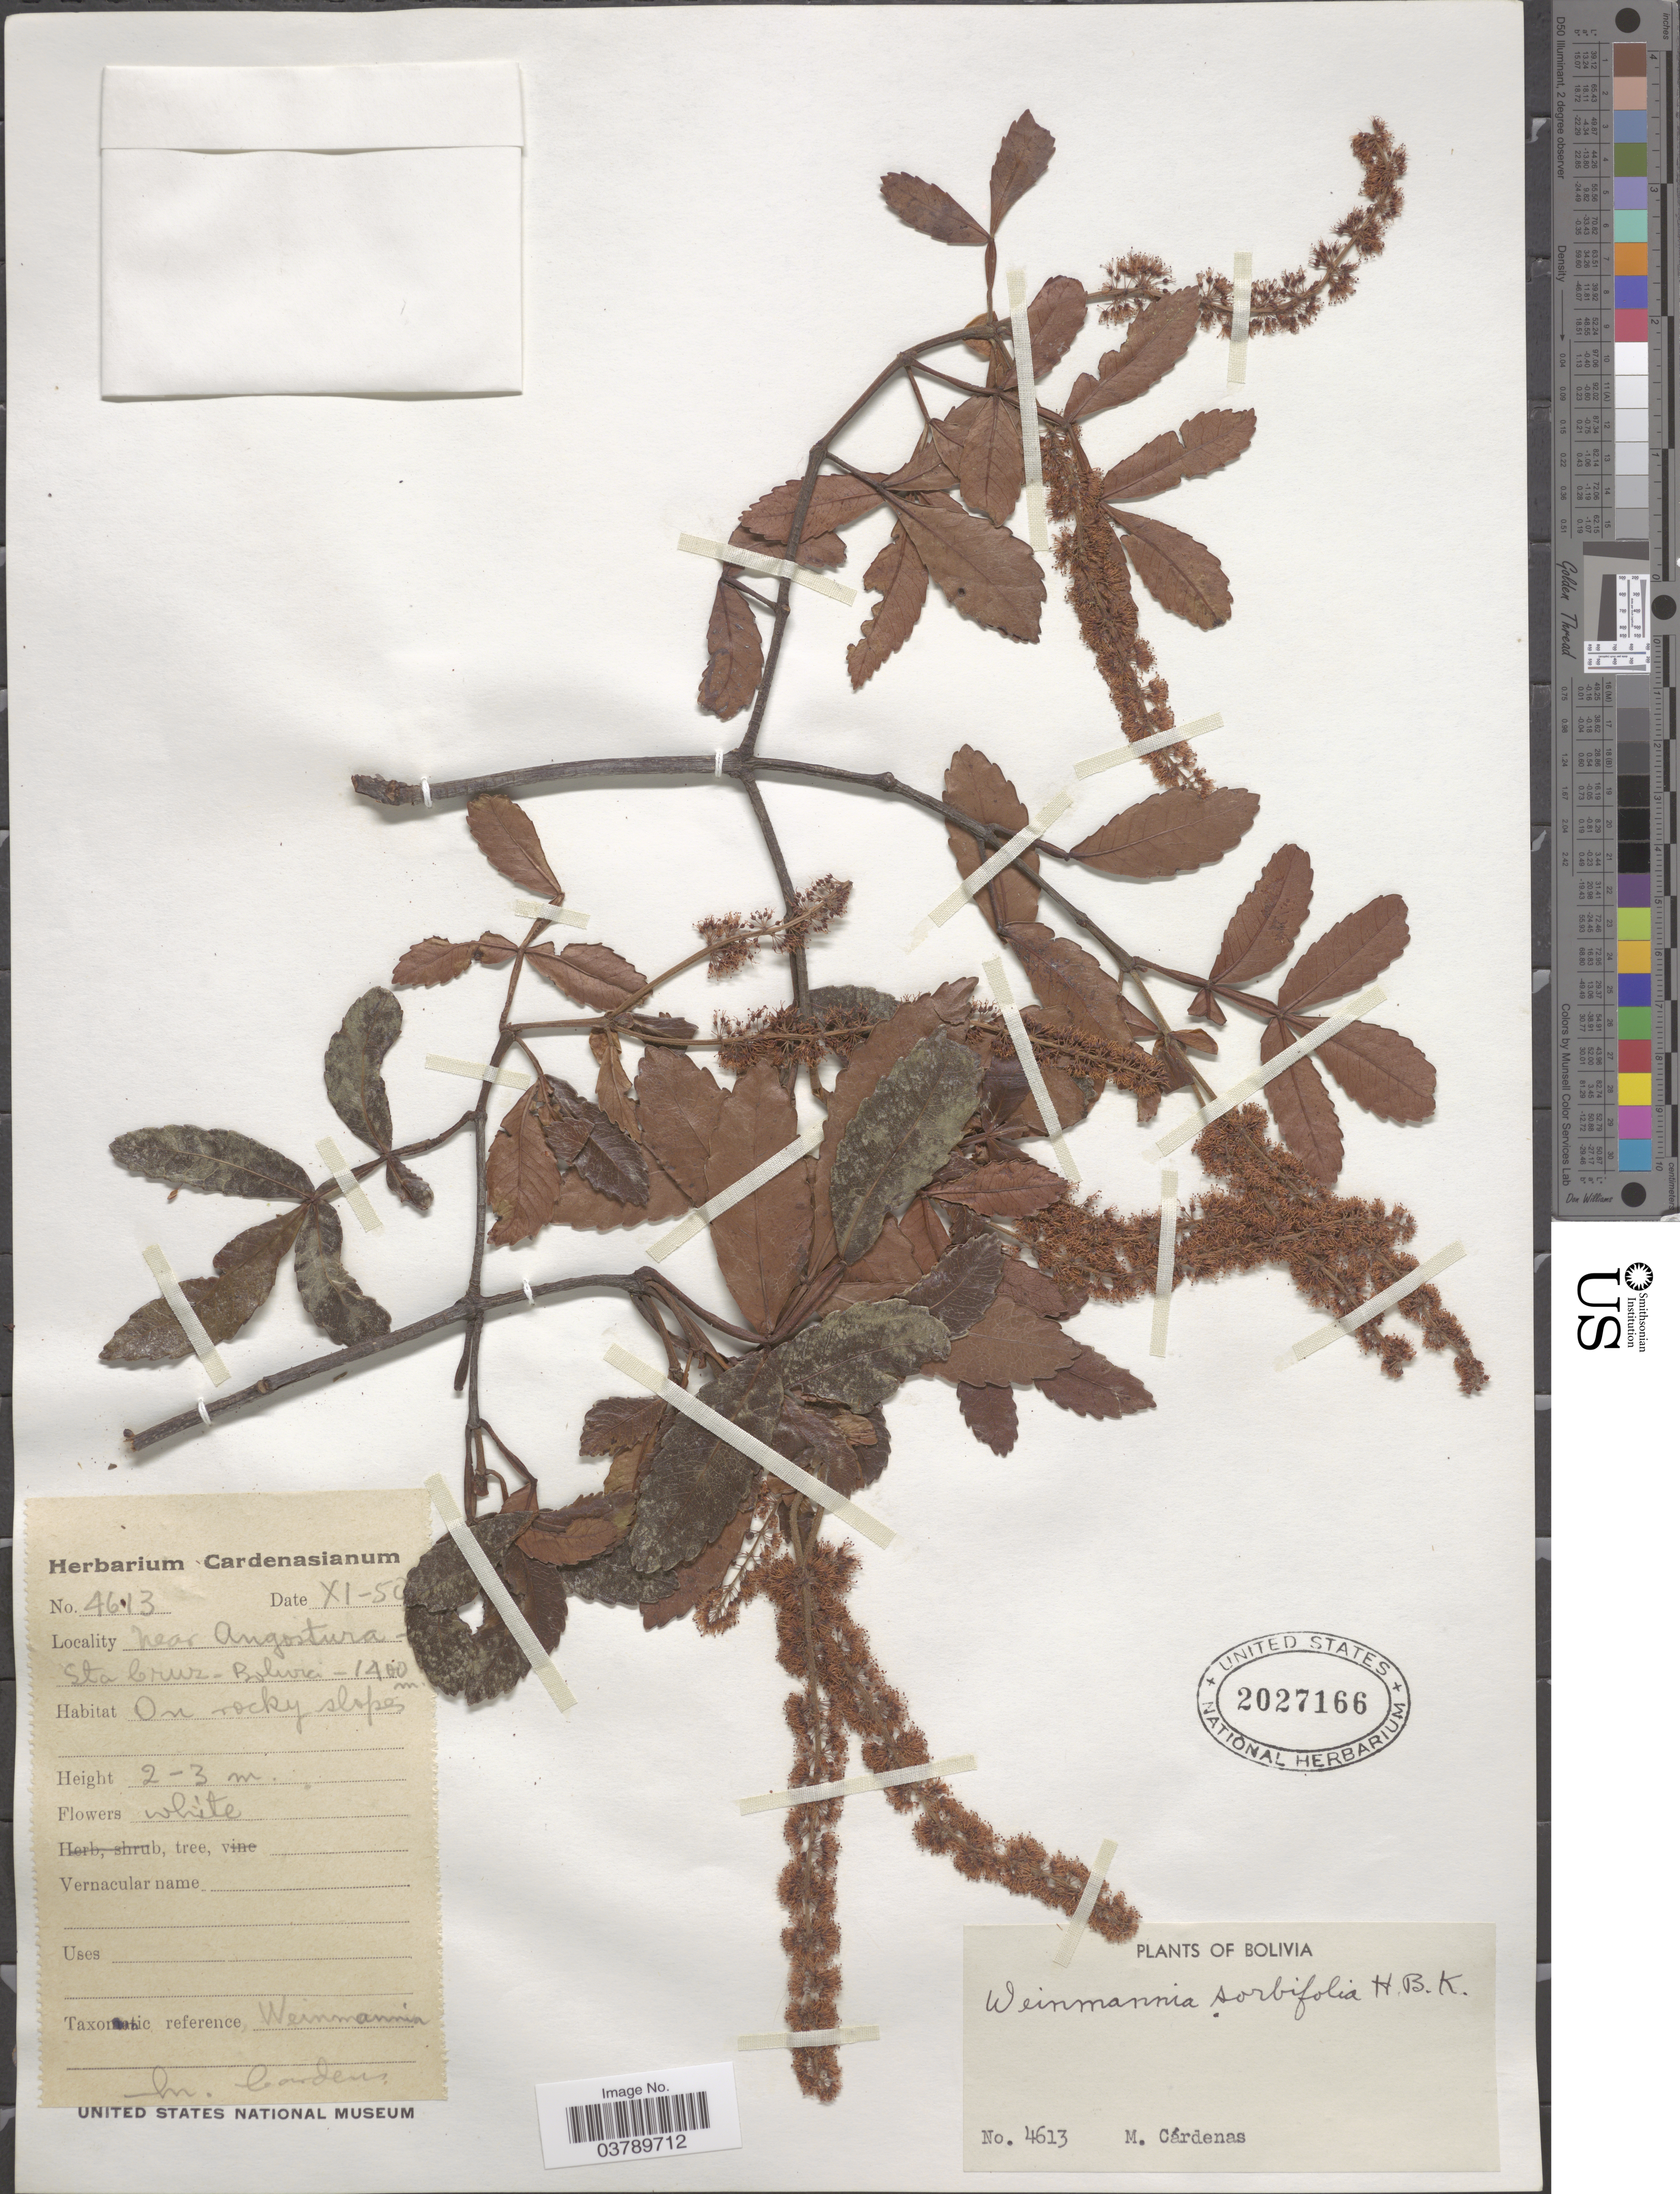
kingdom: Plantae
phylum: Tracheophyta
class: Magnoliopsida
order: Oxalidales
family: Cunoniaceae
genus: Weinmannia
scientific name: Weinmannia sorbifolia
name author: Kunth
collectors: M. Cárdenas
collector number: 4613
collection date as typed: Transcribed d/m/y: /11/50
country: Bolivia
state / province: Santa Cruz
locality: Near Angostura.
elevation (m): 1400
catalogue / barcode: US 2027166